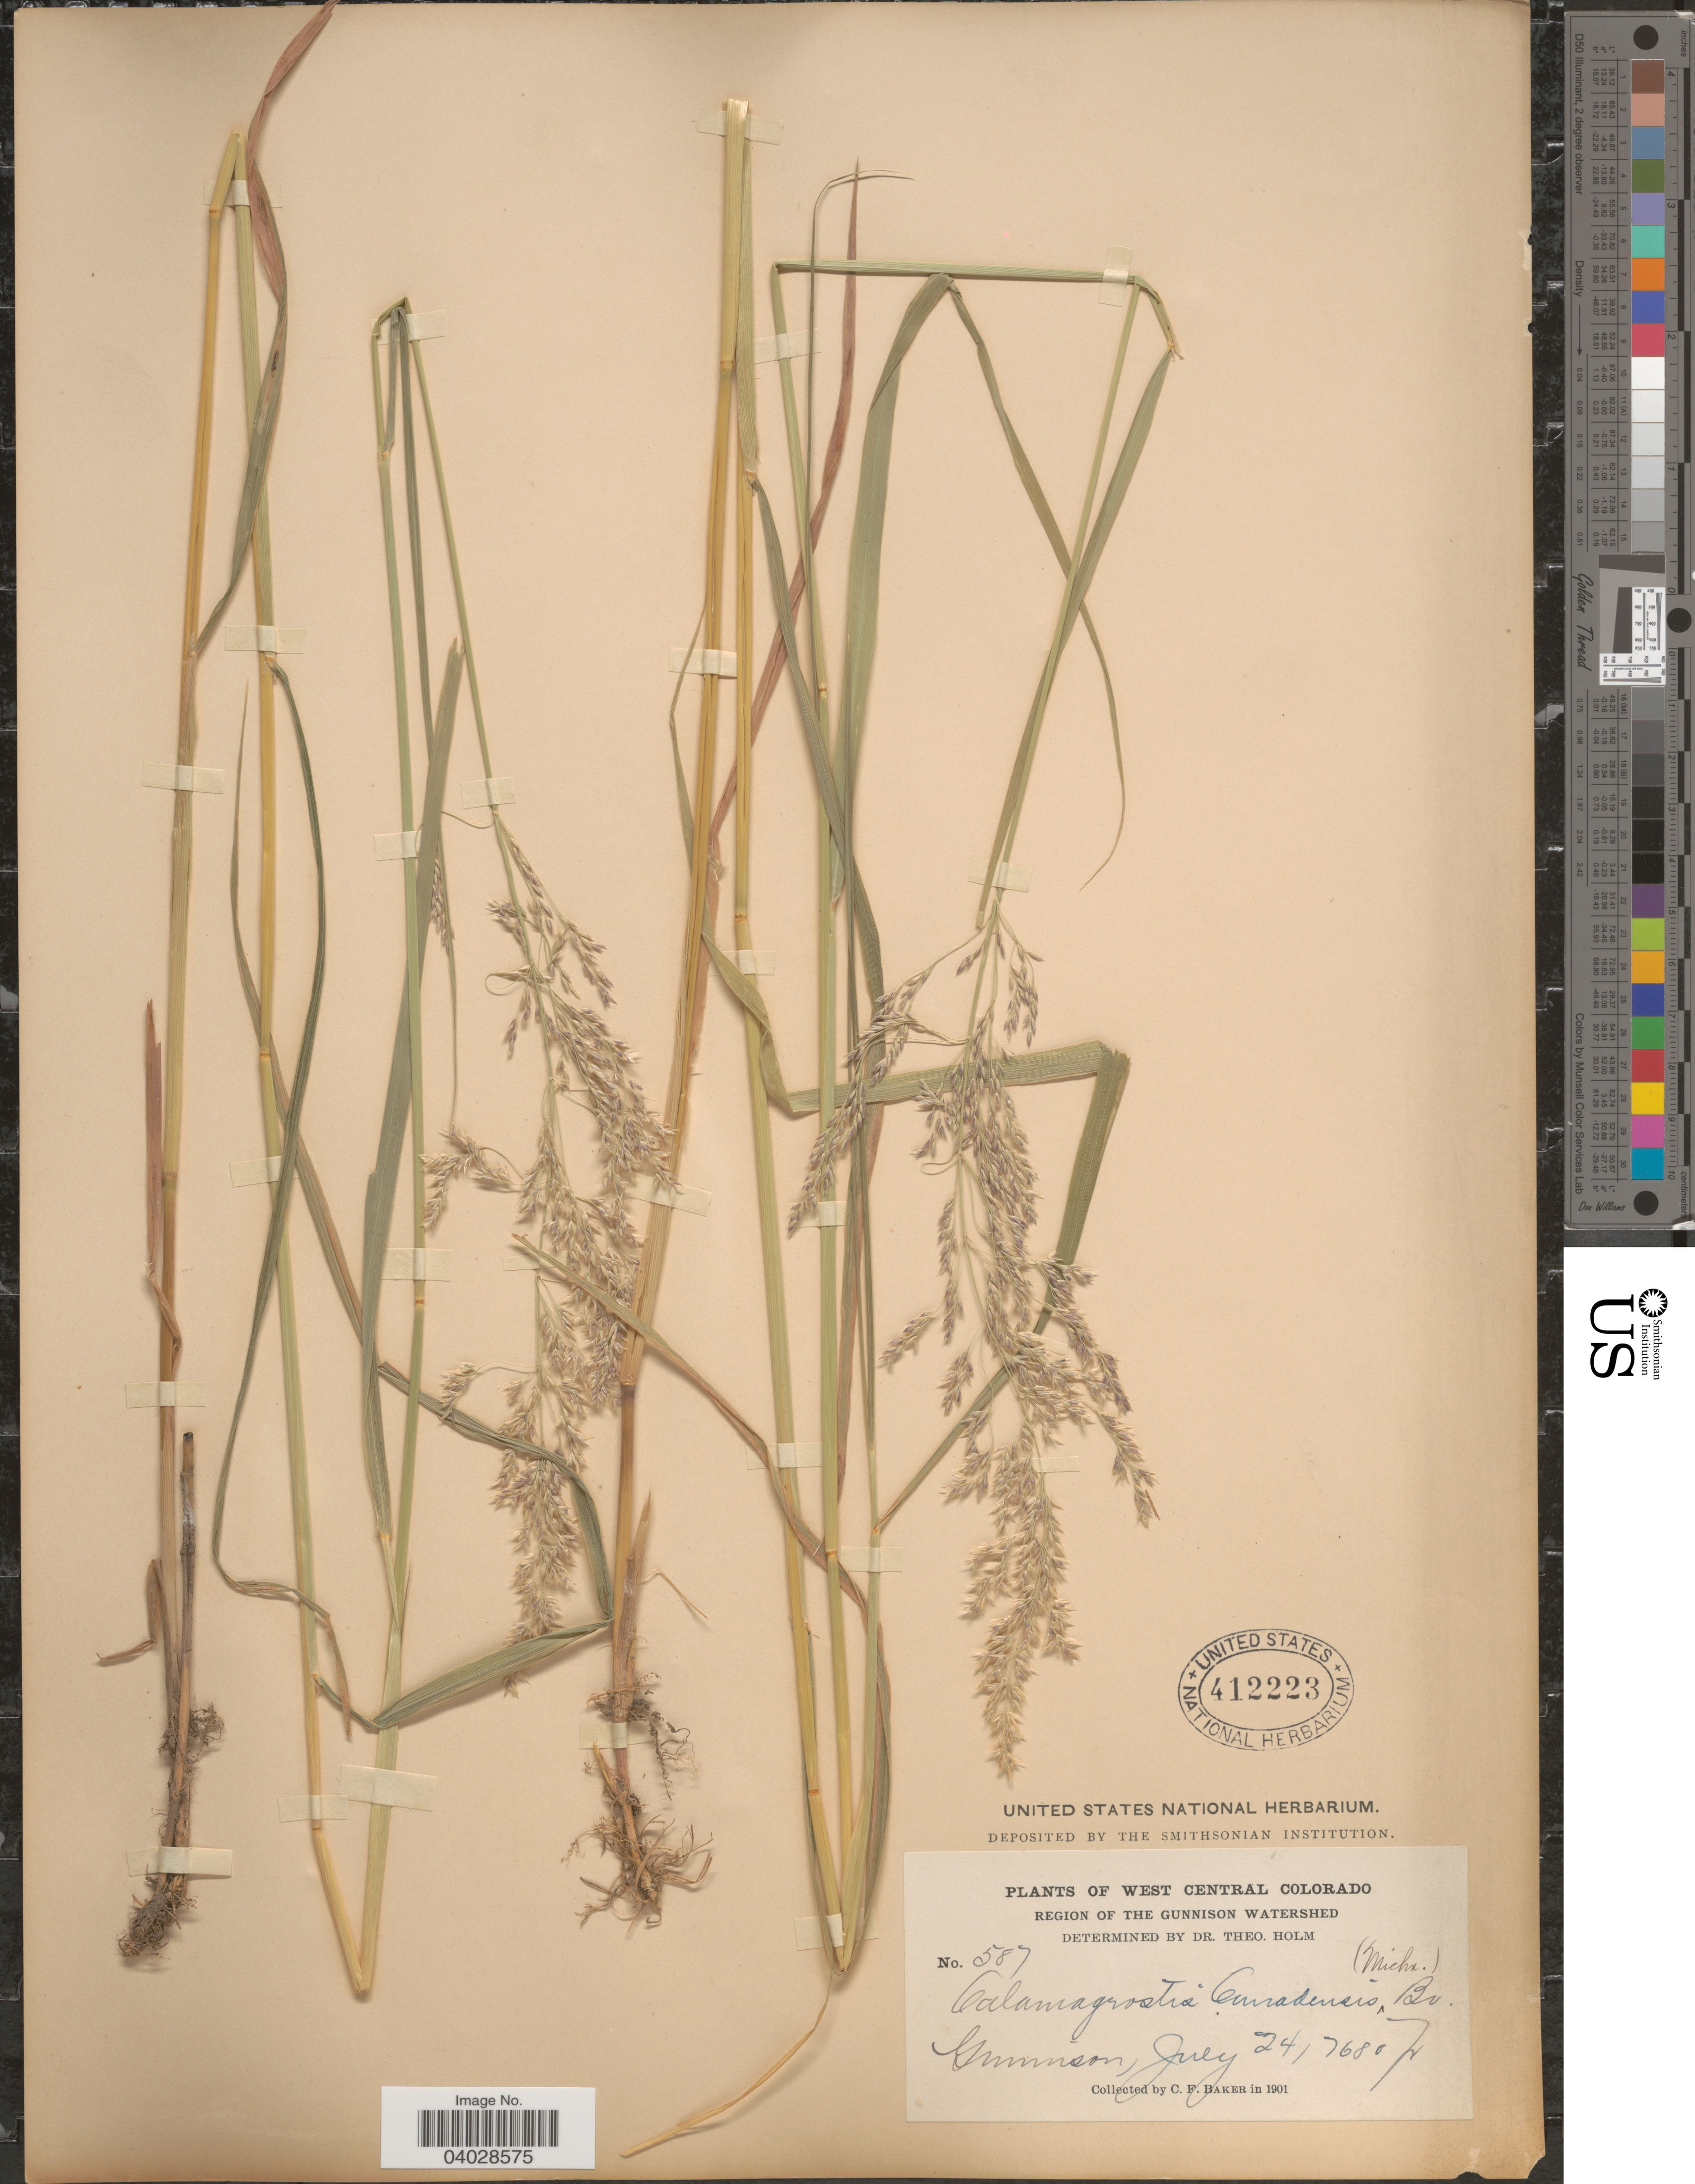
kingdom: Plantae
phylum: Tracheophyta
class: Liliopsida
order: Poales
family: Poaceae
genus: Calamagrostis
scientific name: Calamagrostis canadensis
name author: (Michx.) P. Beauv.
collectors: C. F. Baker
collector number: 587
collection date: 1901-07-24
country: United States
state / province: Colorado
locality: West Central Colorado. Region of the Gunnison Watershed. Gunnison.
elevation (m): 2341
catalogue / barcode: US 412223